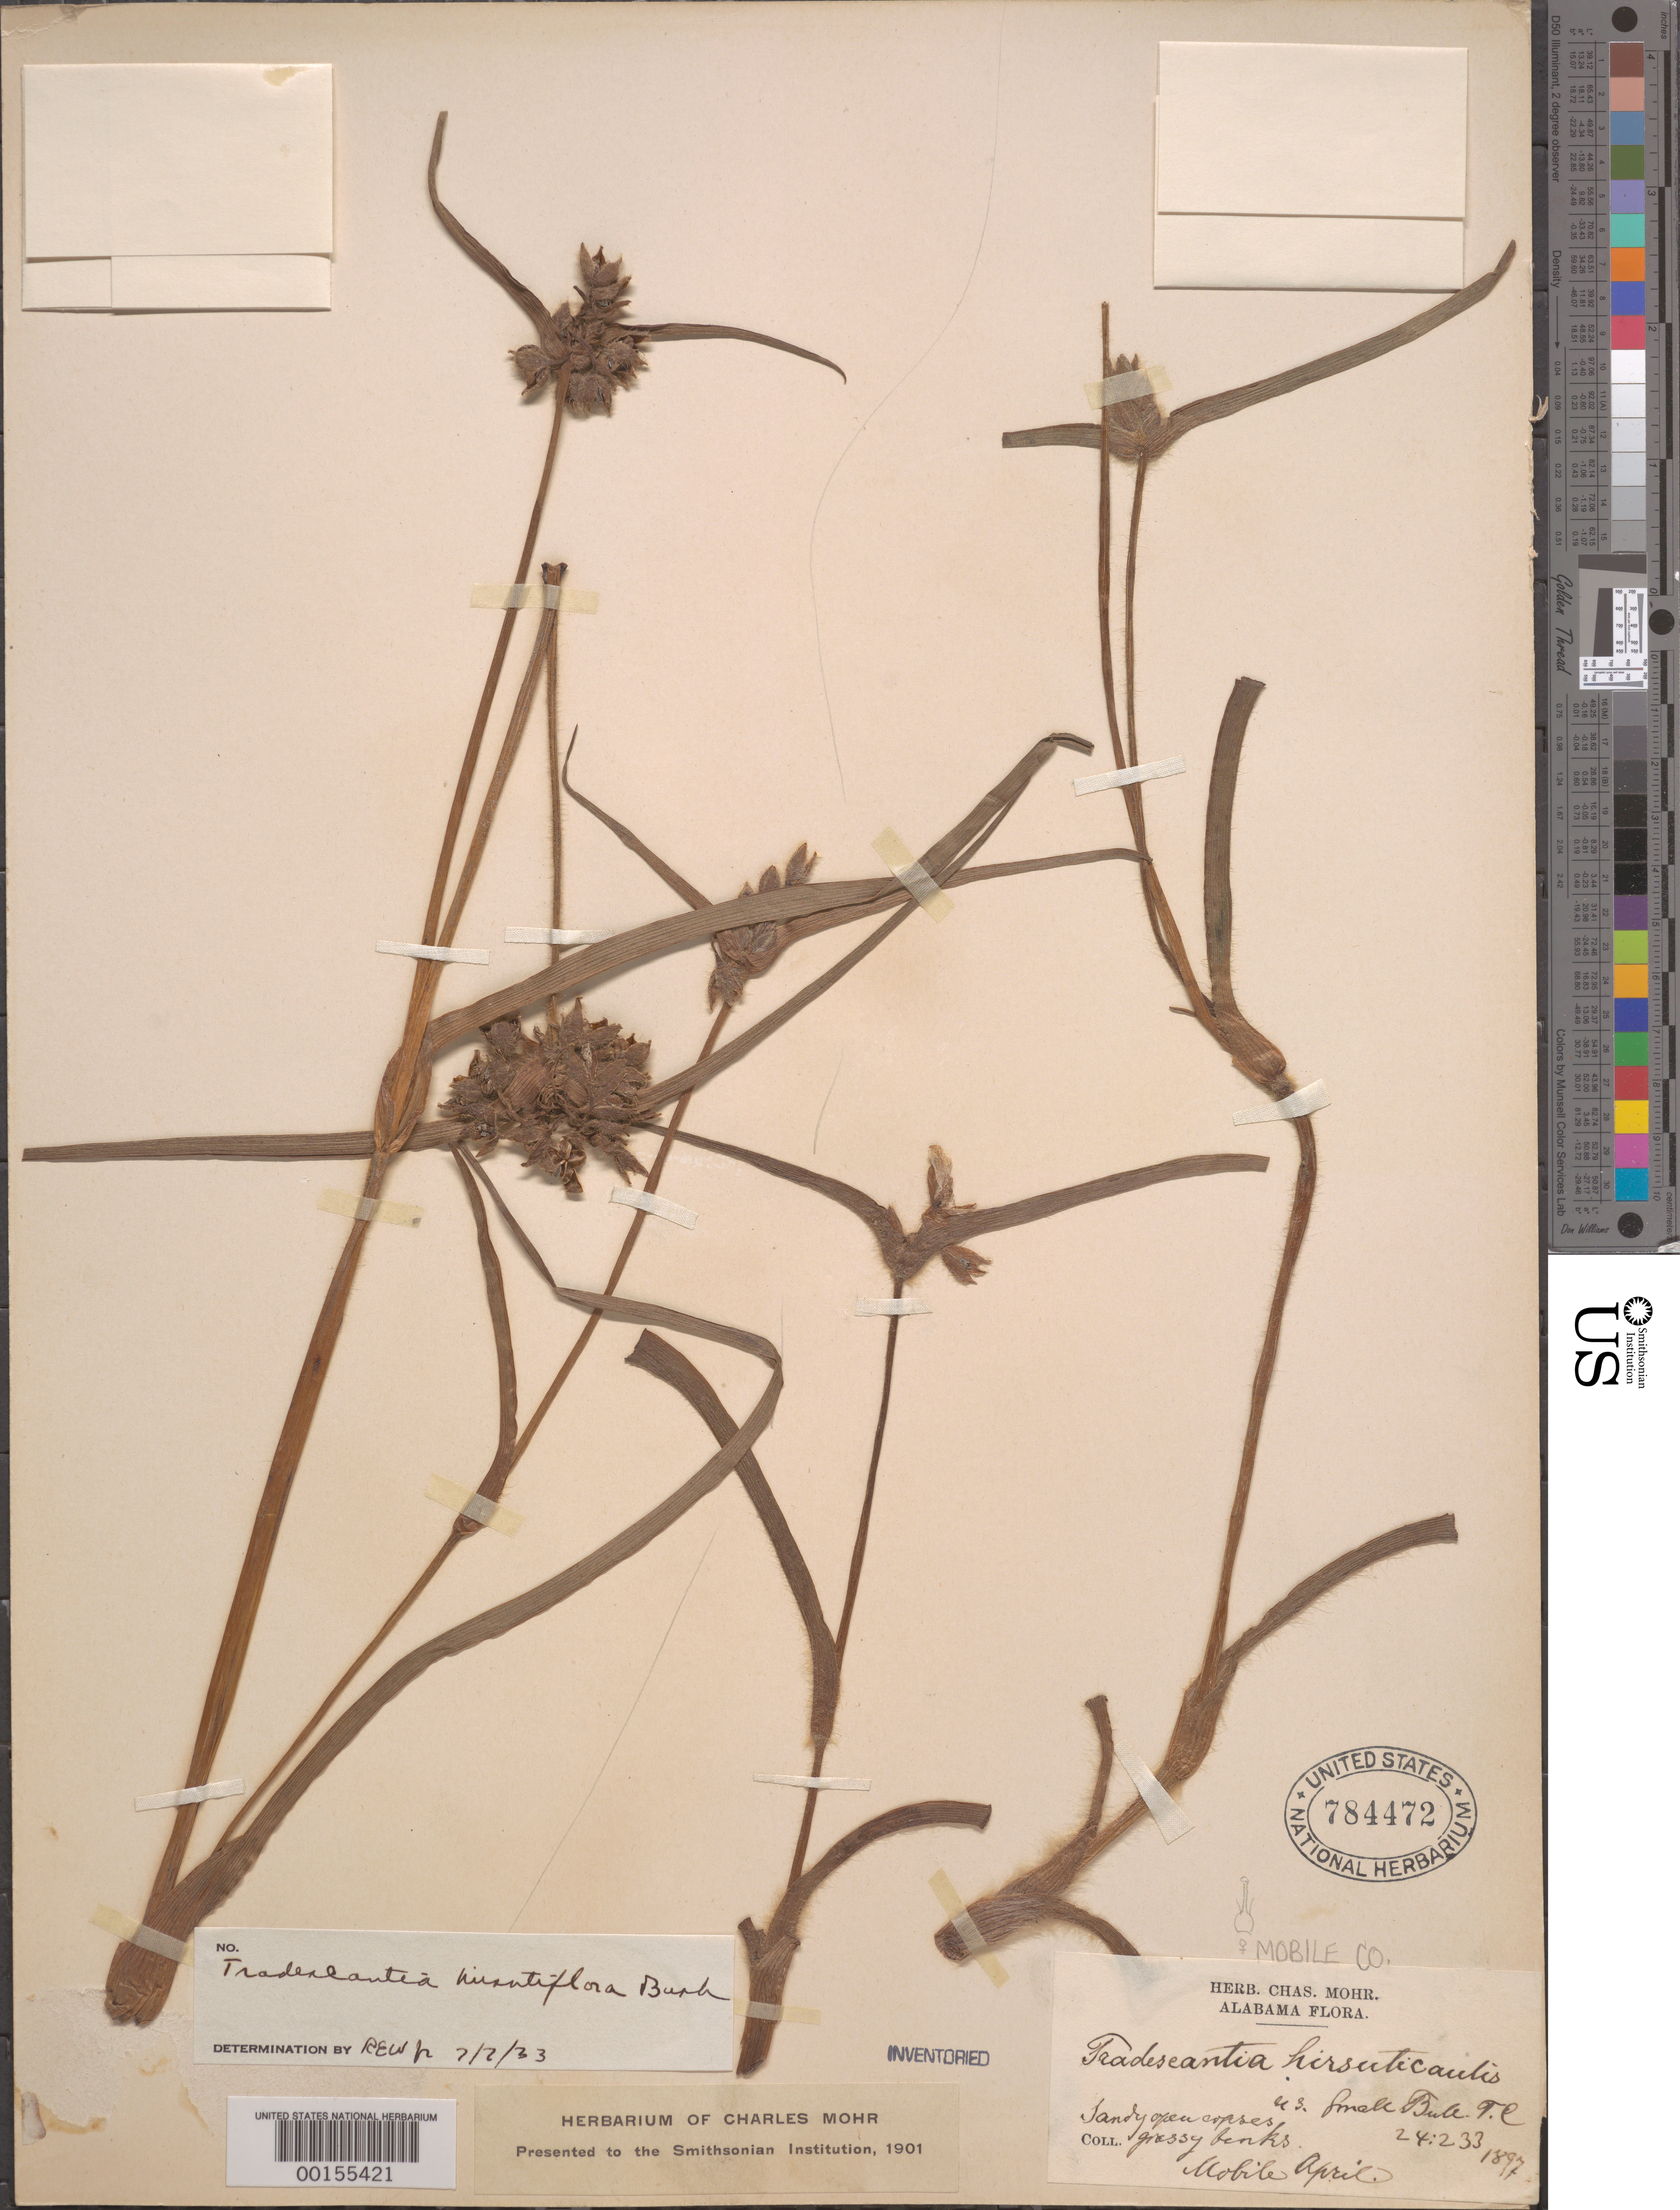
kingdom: Plantae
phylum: Tracheophyta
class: Liliopsida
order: Commelinales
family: Commelinaceae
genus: Tradescantia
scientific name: Tradescantia hirsutiflora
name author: Bush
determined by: REW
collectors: C. T. Mohr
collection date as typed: Apr 1897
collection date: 1897-04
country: United States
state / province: Alabama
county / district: Mobile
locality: Mobile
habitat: Grassy banks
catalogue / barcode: US 784472